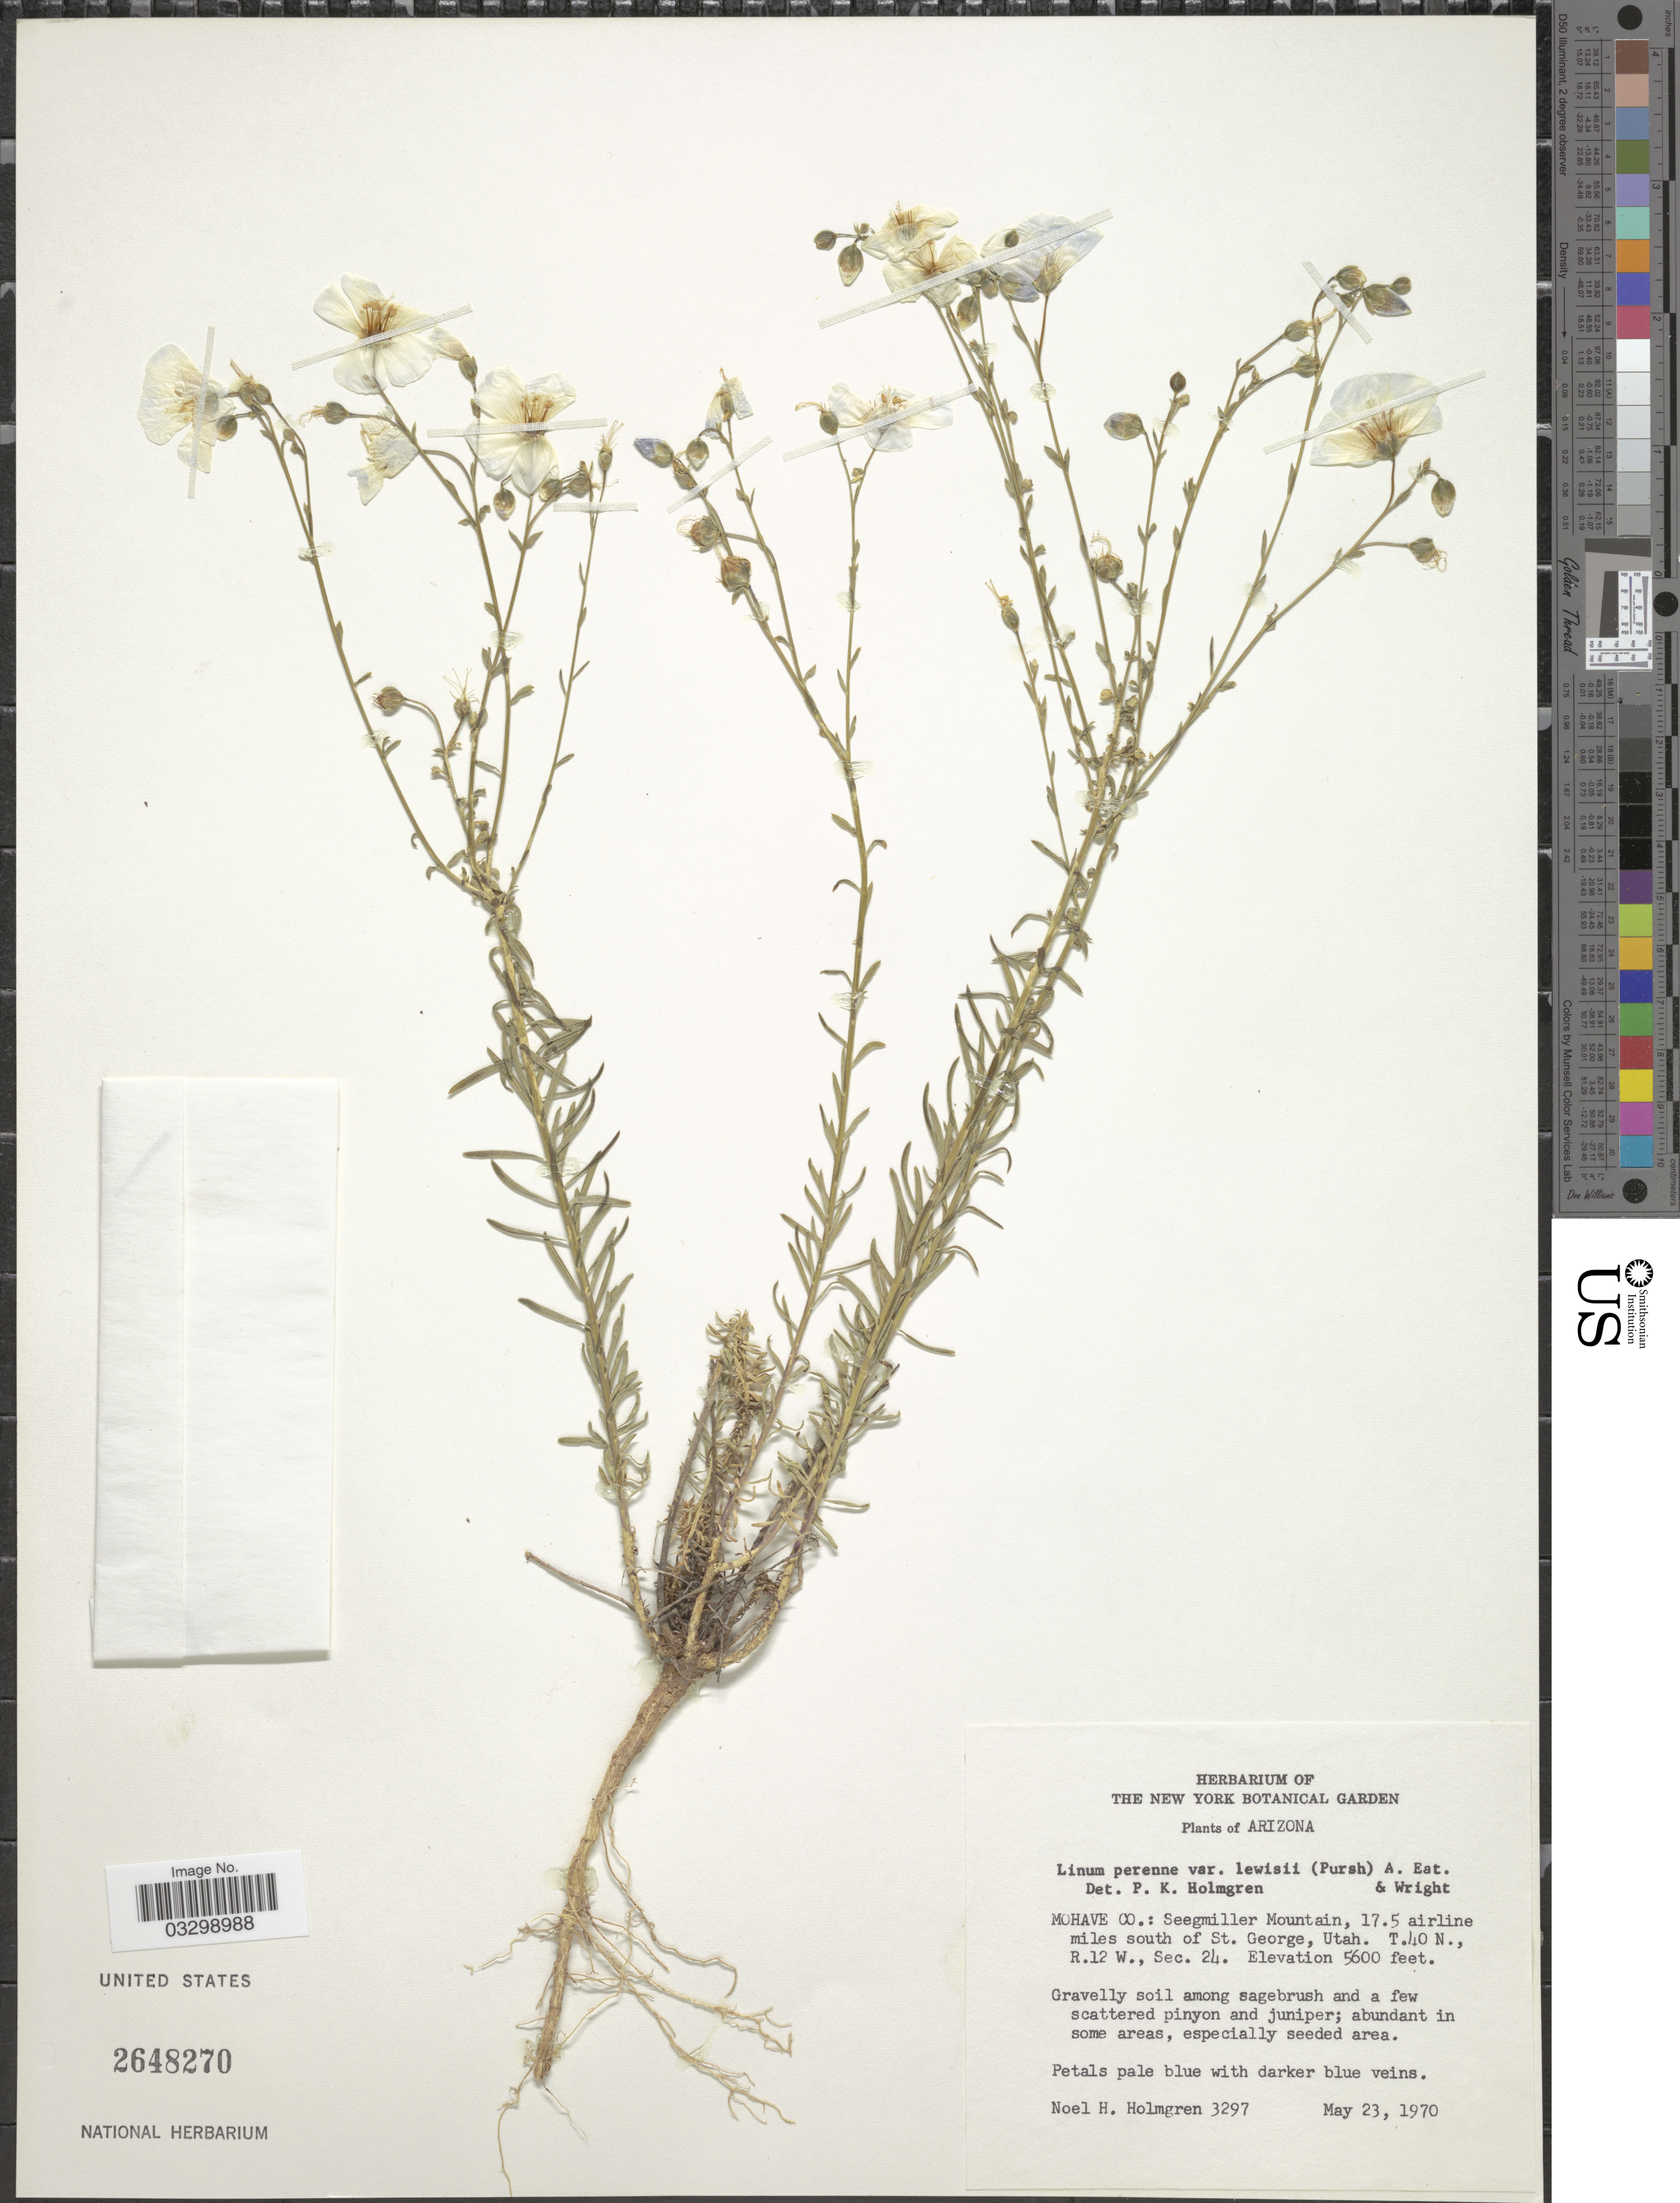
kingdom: Plantae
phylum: Tracheophyta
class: Magnoliopsida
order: Malpighiales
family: Linaceae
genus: Linum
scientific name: Linum perenne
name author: L.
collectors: N. H. Holmgren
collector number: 3297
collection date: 1970-05-23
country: United States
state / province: Utah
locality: Mohave Co.: Seegmiller Mountain, 17.5 airline miles south of St. George, Utah. T.40 N., R.12 W., Sec. 24.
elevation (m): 1707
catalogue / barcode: US 2648270